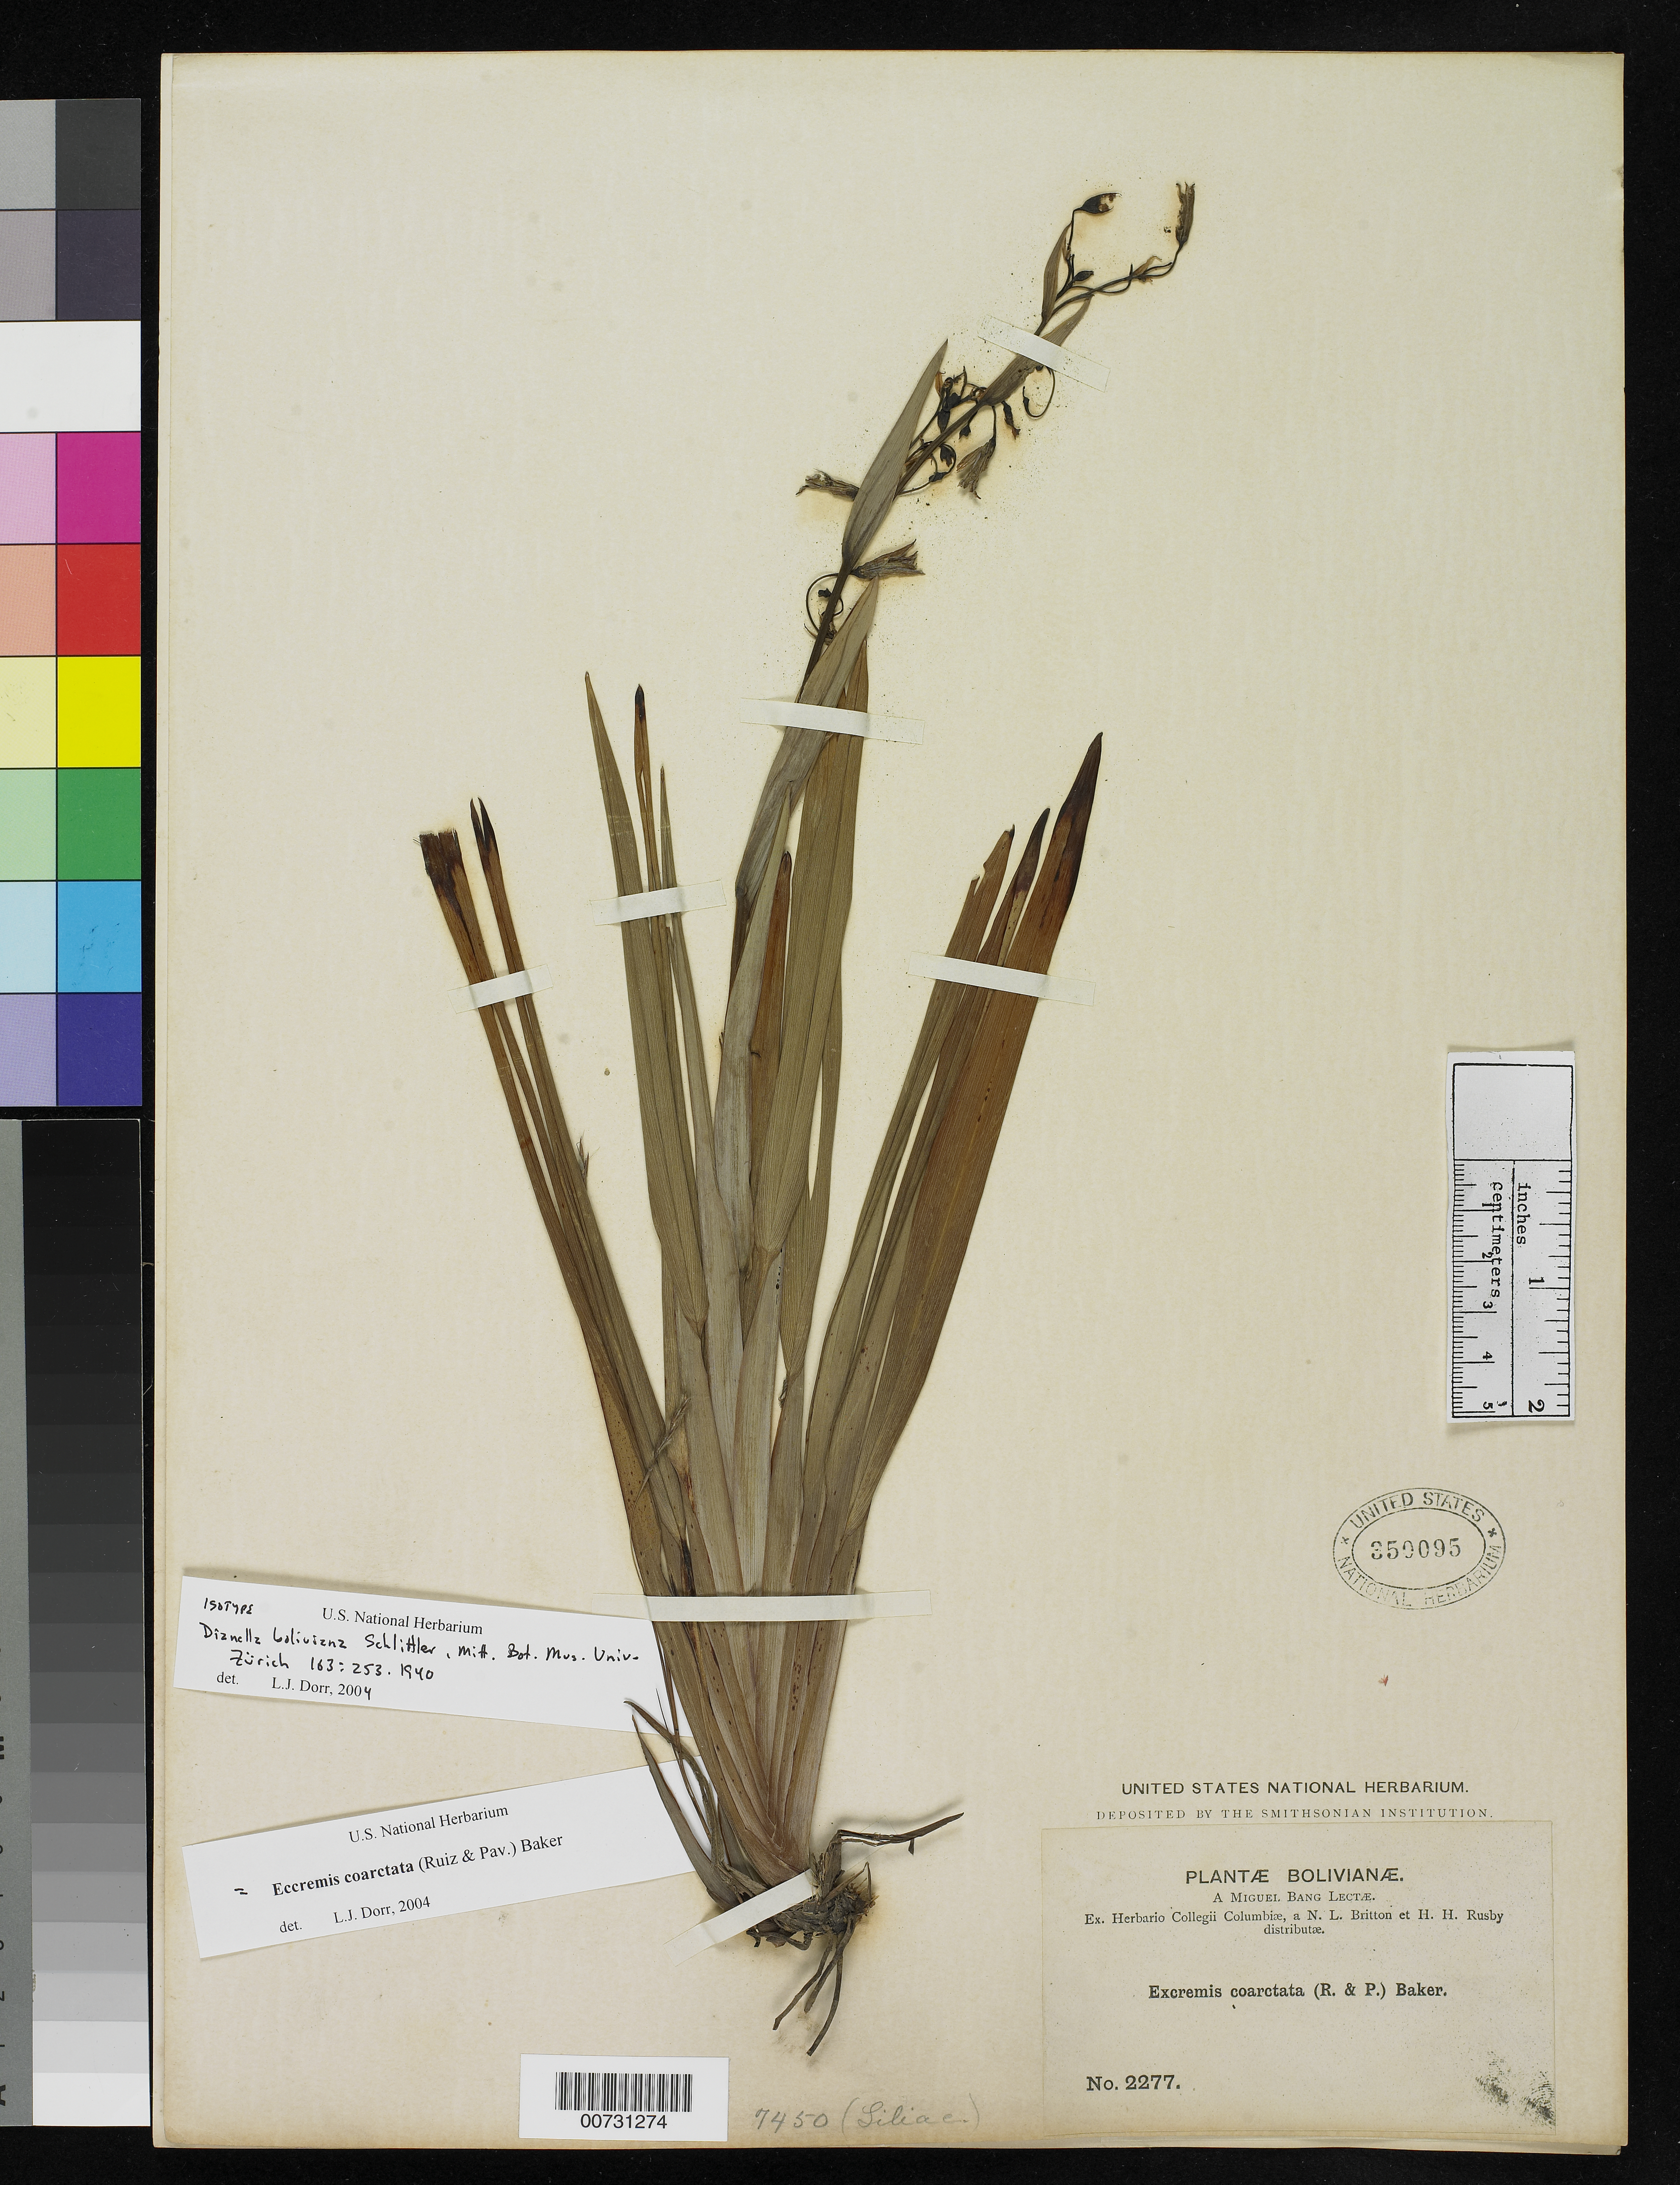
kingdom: Plantae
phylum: Tracheophyta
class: Liliopsida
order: Asparagales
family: Asphodelaceae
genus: Dianella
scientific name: Dianella boliviana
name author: Schlittler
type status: Isotype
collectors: M. Bang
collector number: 2277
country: Bolivia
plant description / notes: Collector name not cited in protologue, but number and other data match.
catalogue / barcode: US 350095